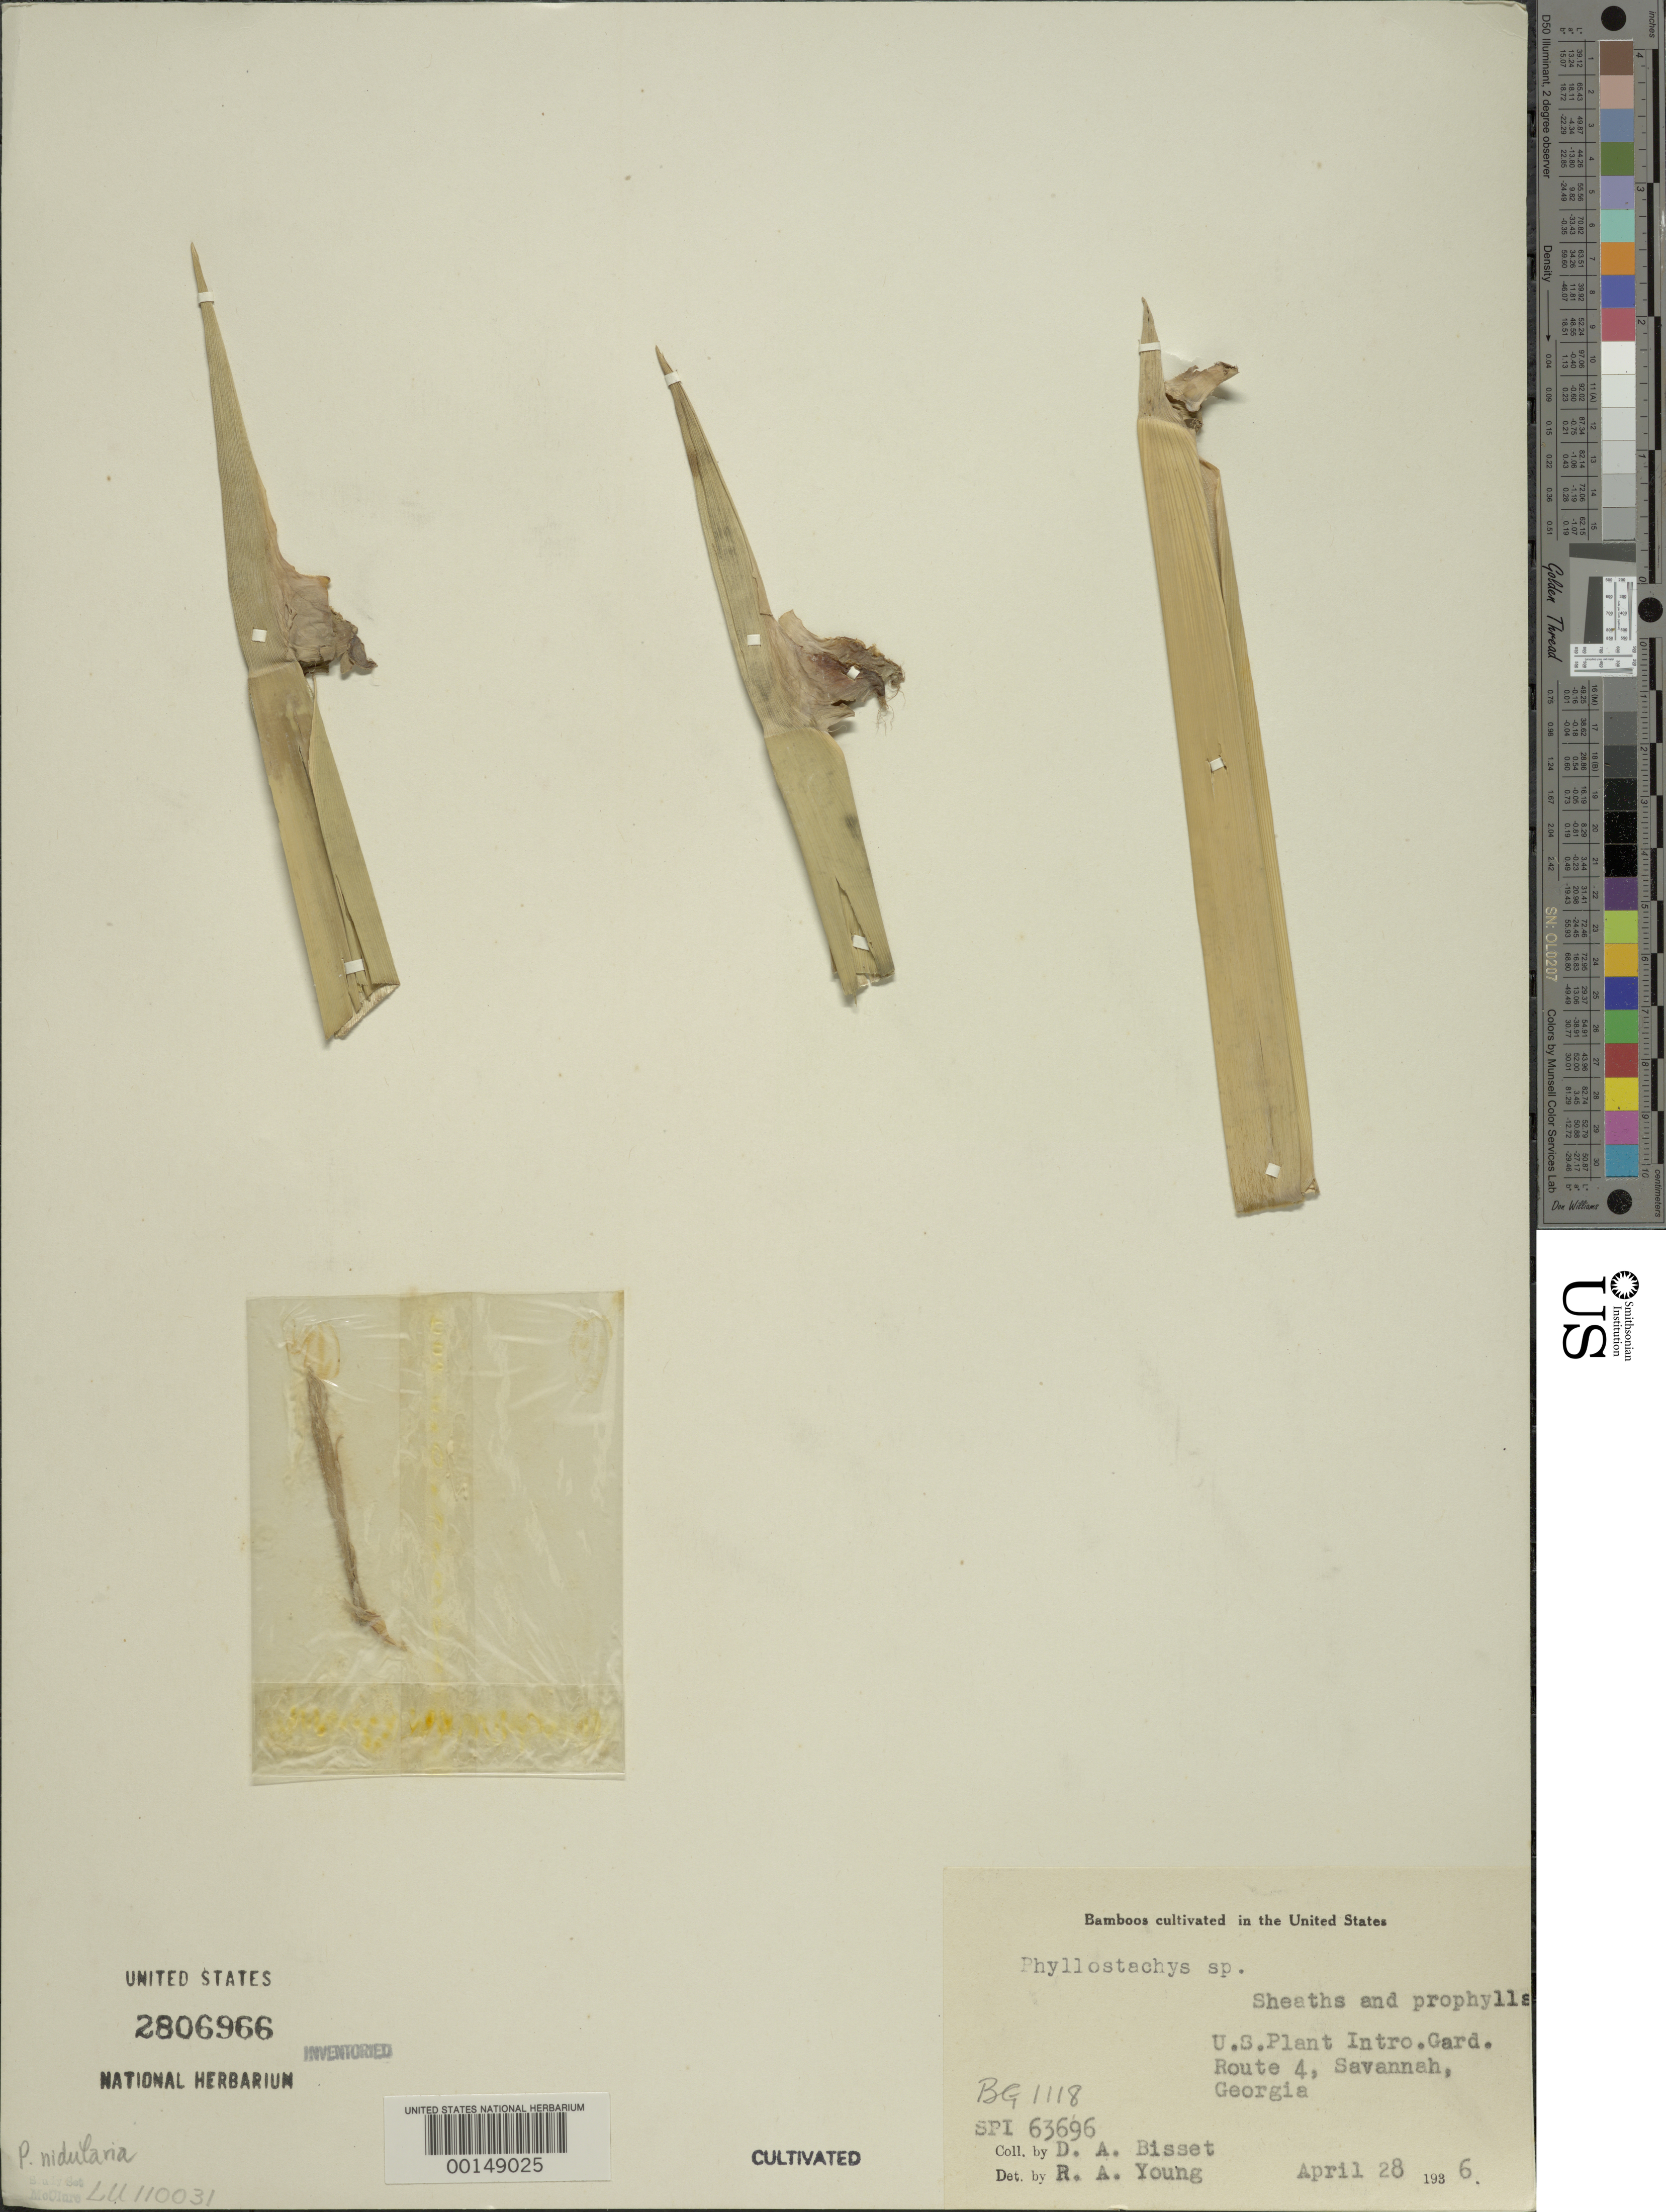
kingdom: Plantae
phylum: Tracheophyta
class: Liliopsida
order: Poales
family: Poaceae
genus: Phyllostachys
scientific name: Phyllostachys nidularia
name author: Munro ex Fenzi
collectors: D. Bisset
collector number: SPI 63696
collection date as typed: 28 Apr 1936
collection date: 1936-04-28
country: United States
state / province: Georgia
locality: Savannah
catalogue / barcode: US 2806966